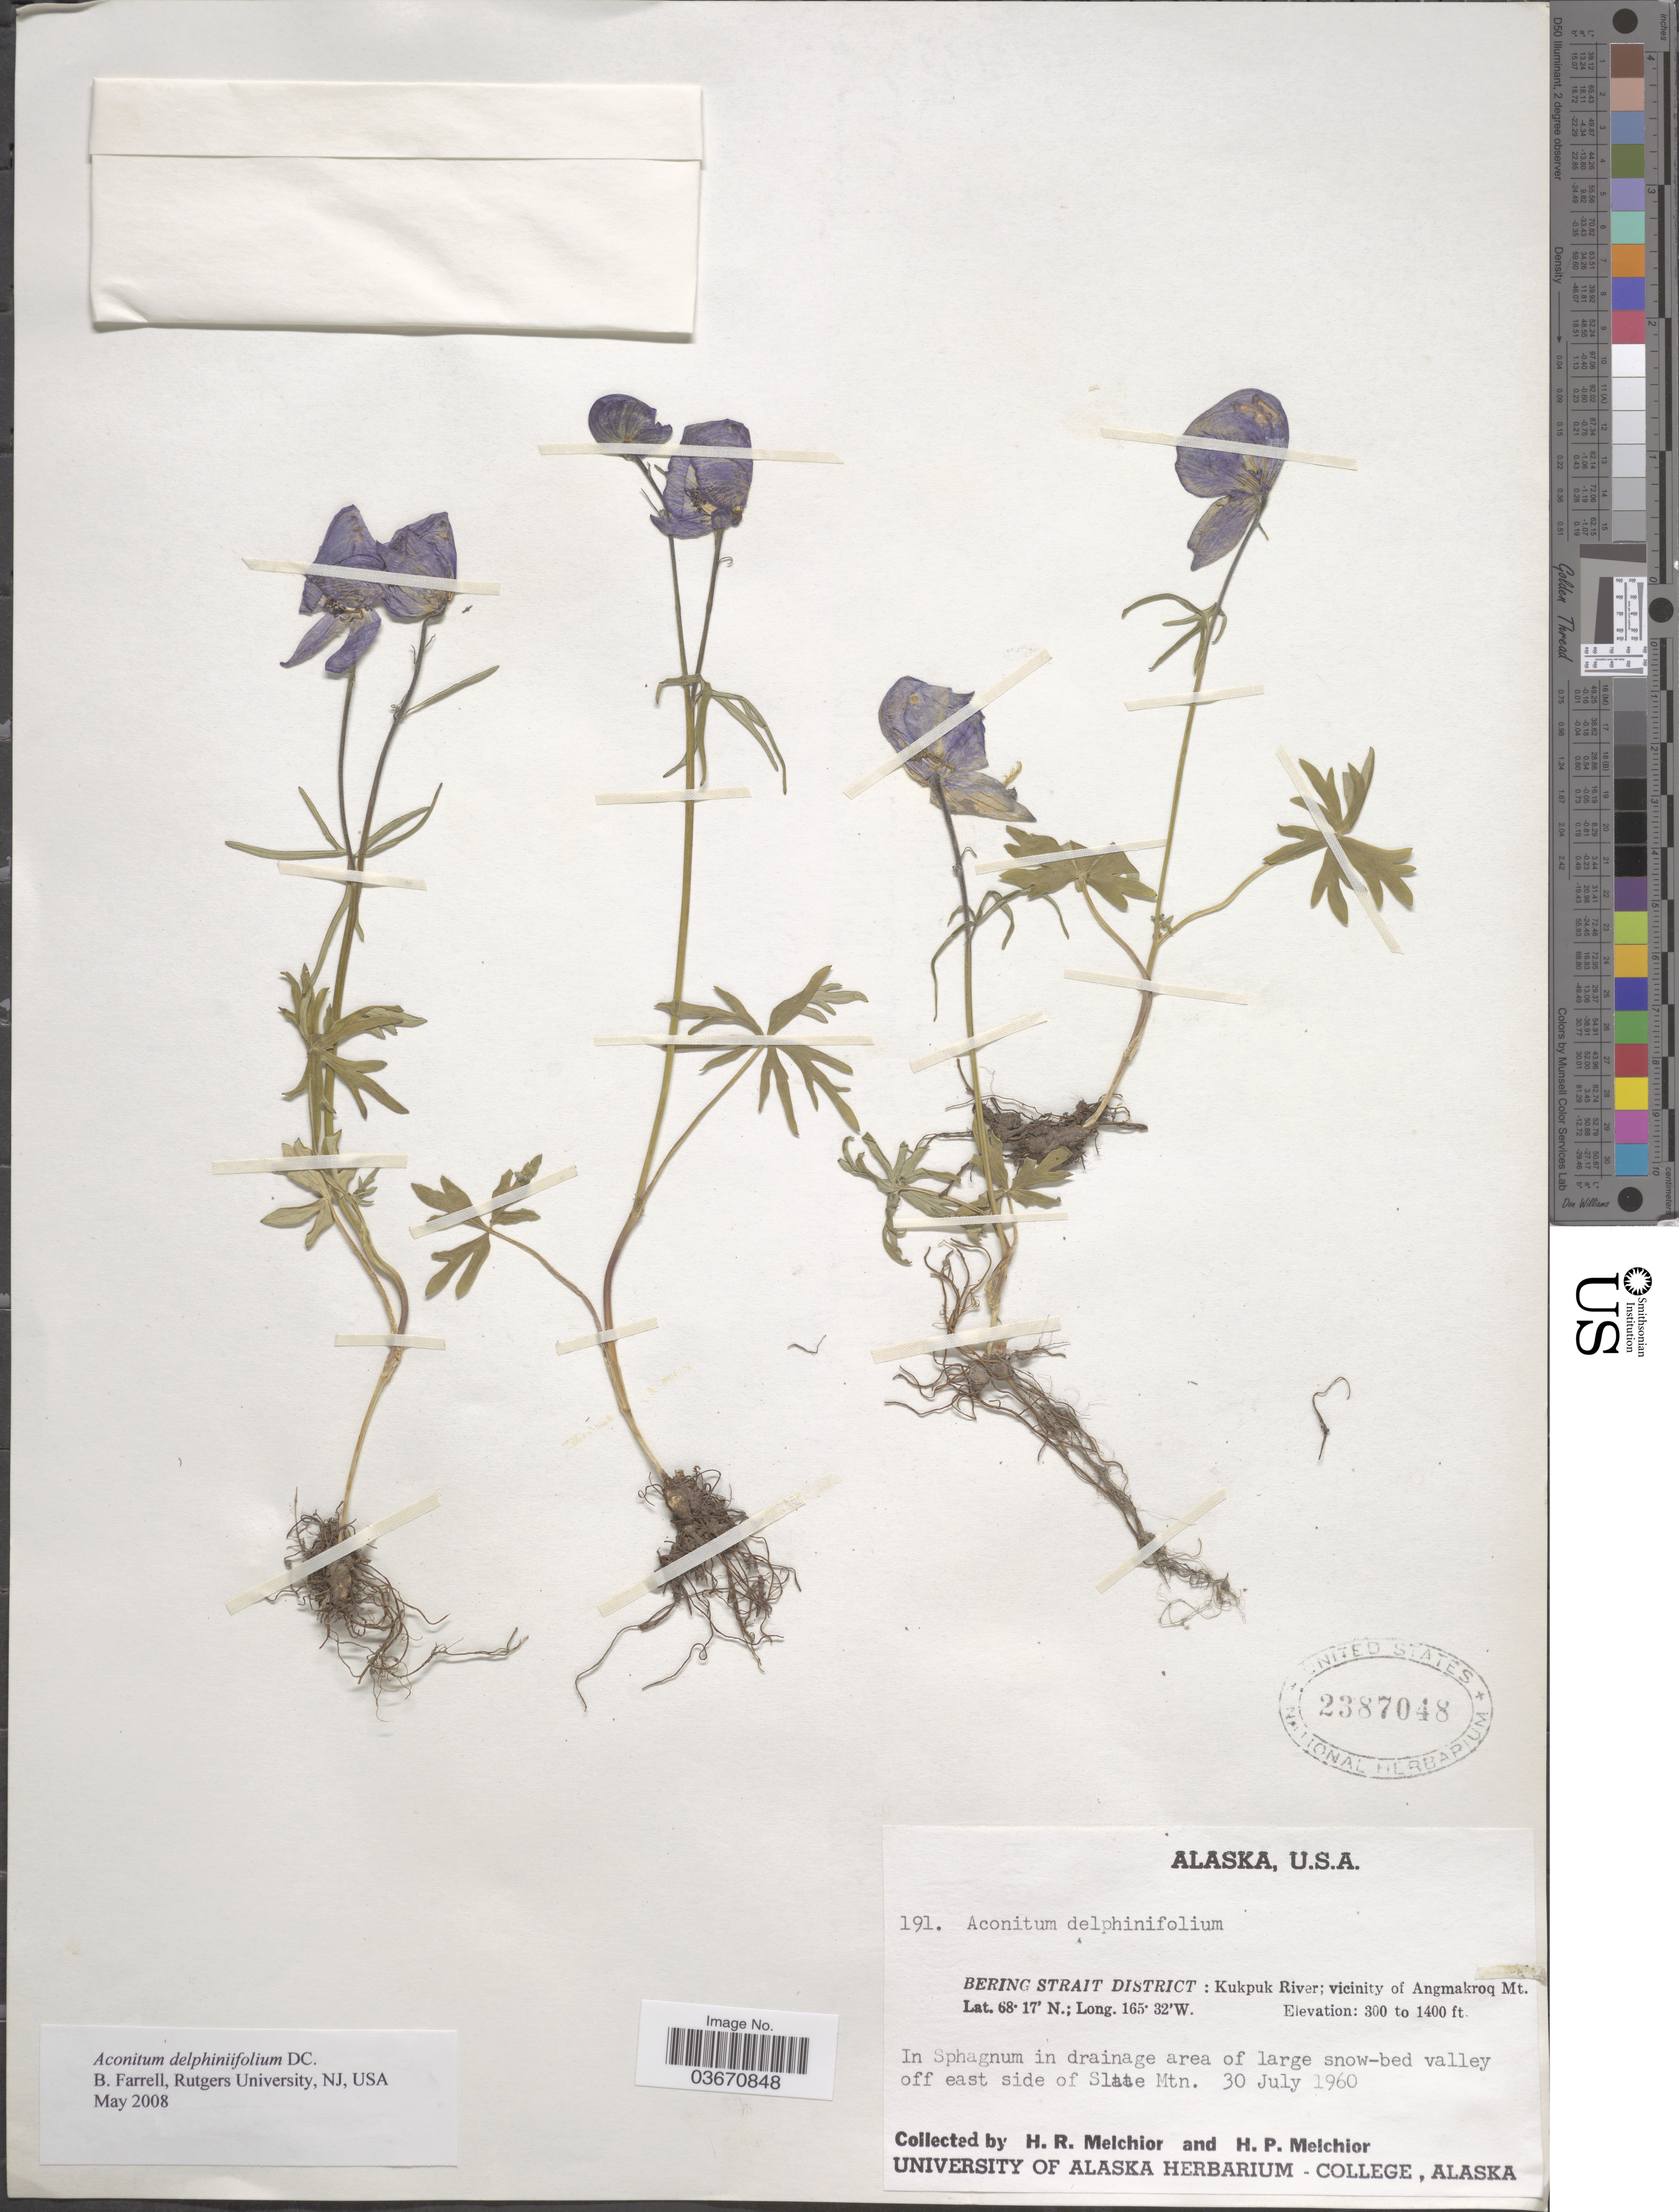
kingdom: Plantae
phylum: Tracheophyta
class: Magnoliopsida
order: Ranunculales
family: Ranunculaceae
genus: Aconitum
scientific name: Aconitum delphinifolium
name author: DC.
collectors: H. R. Melchior & H. P. Melchior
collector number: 191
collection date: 1960-07-30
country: United States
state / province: Alaska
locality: Bering Strait District: Kukpuk River; vicinity of Angmakroq Mt. East side of Slate Mtn.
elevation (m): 91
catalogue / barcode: US 2387048